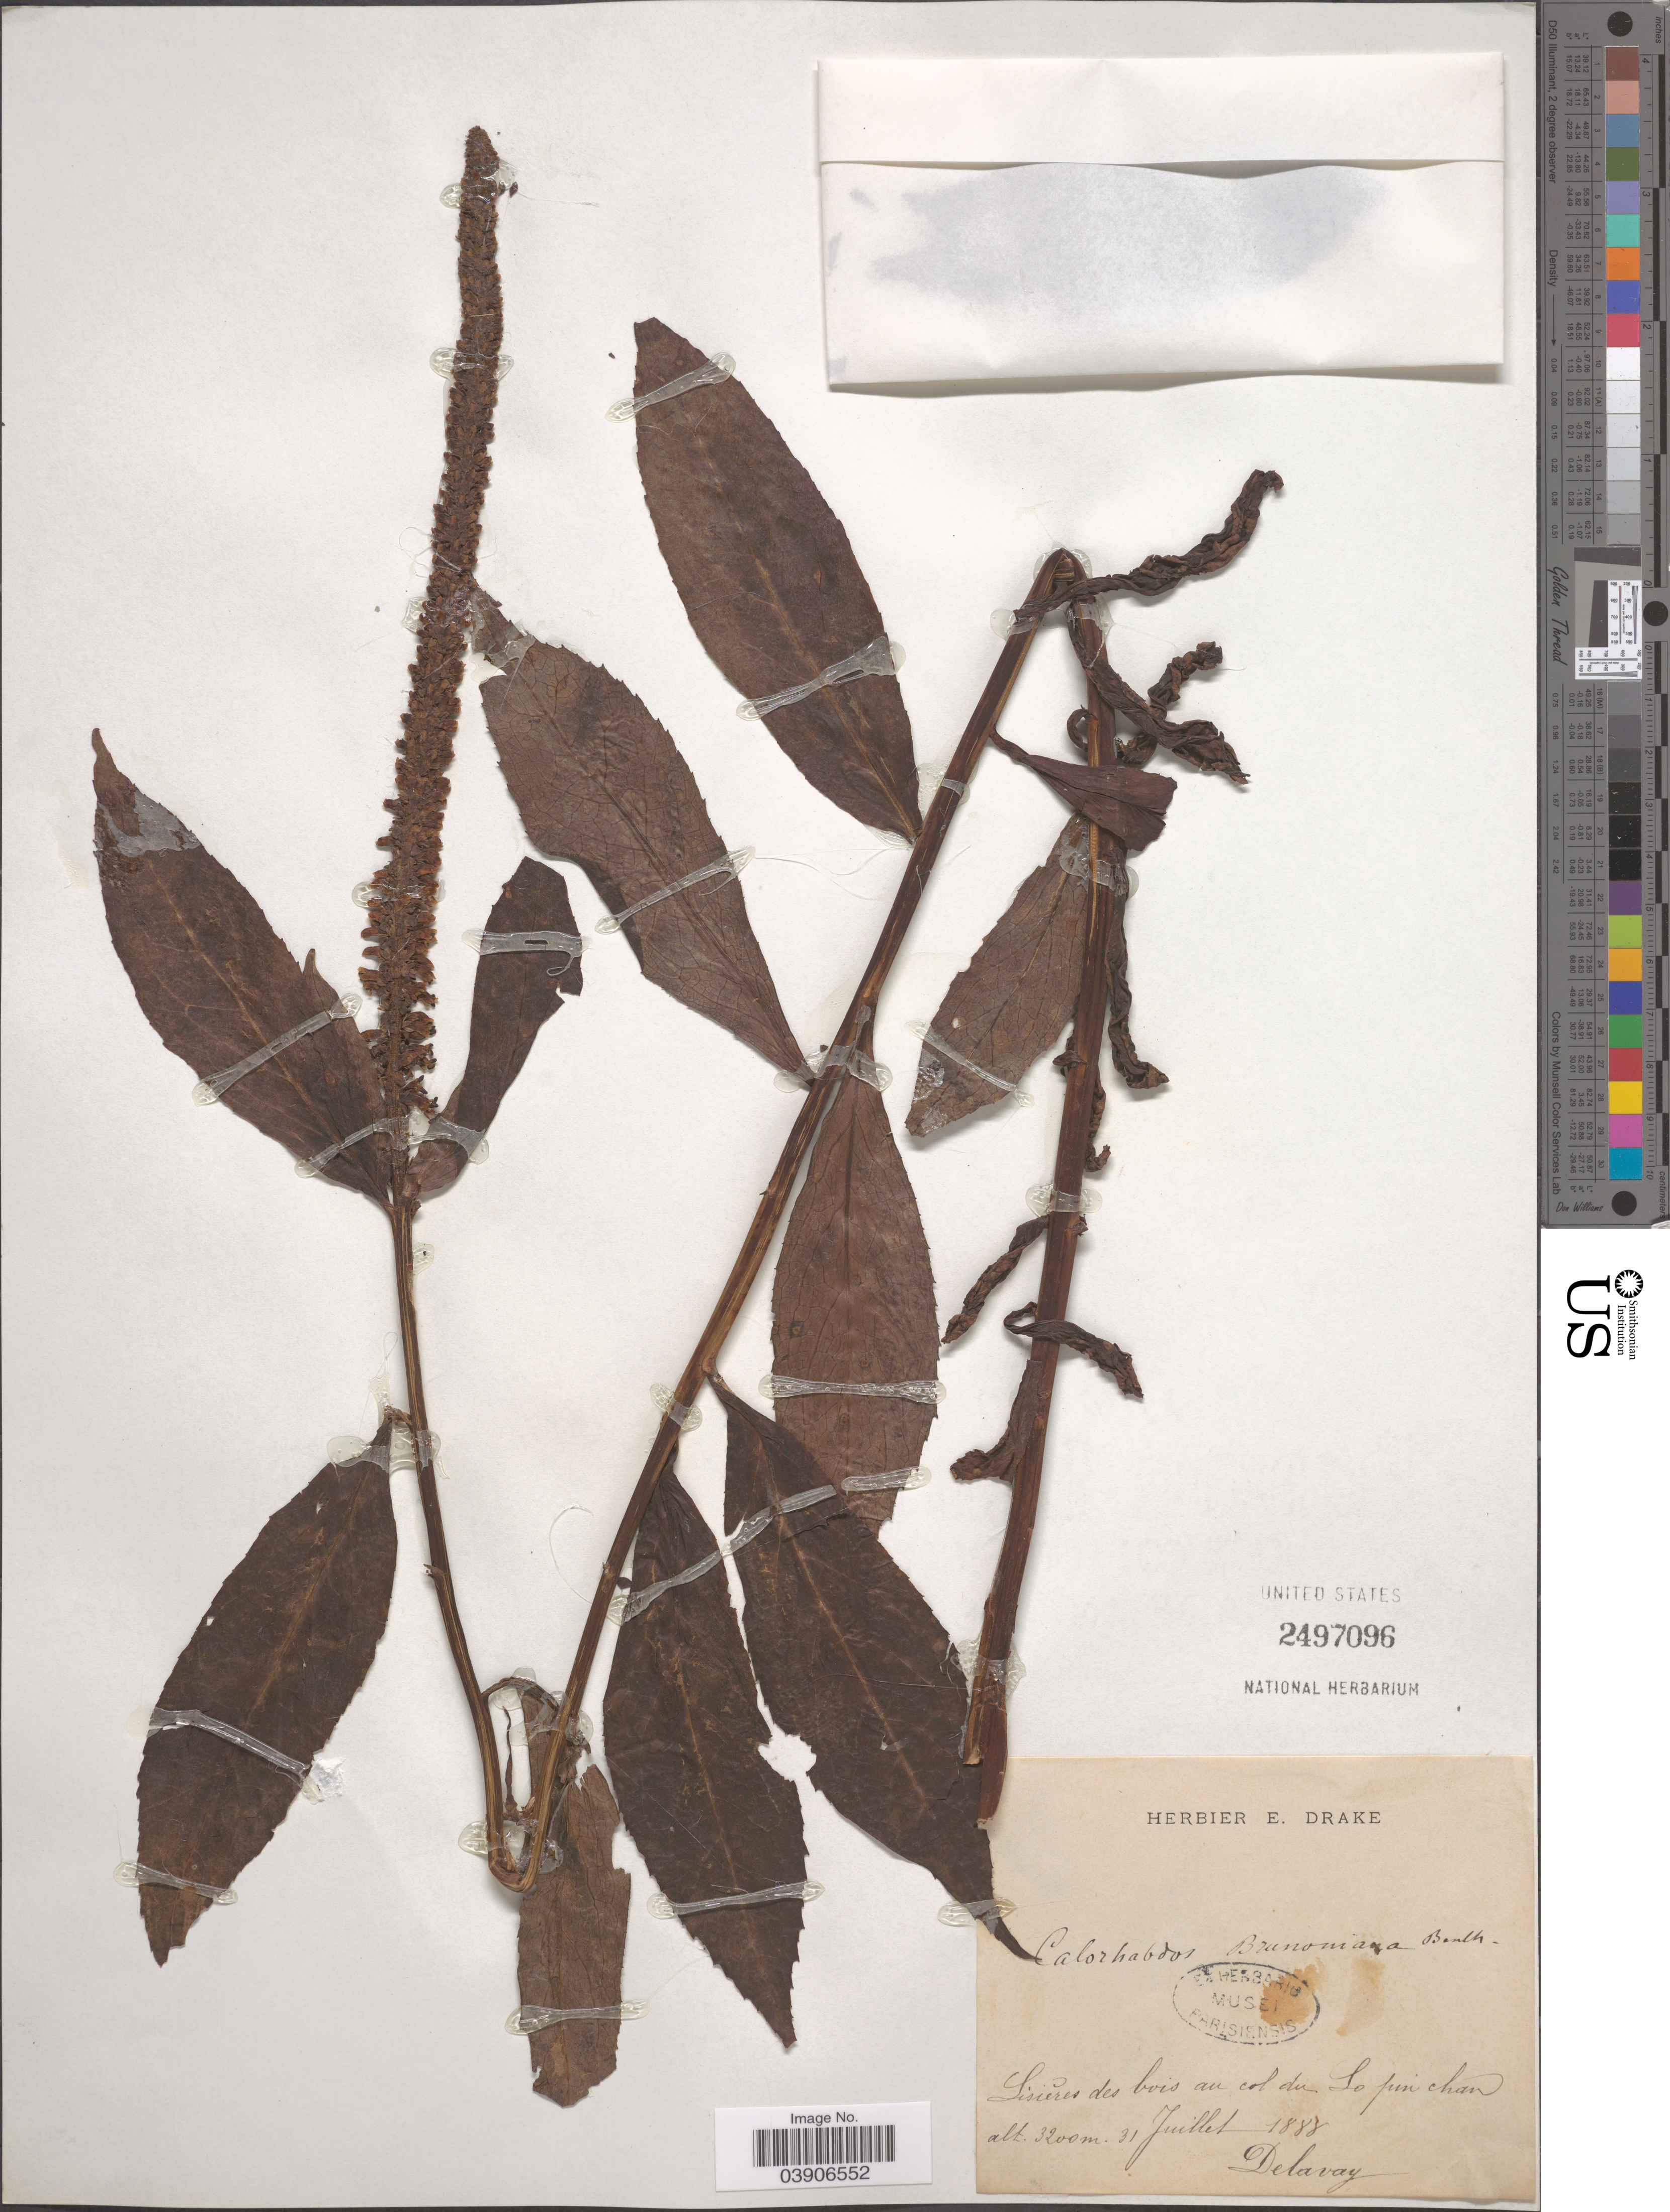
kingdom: Plantae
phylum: Tracheophyta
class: Magnoliopsida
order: Lamiales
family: Plantaginaceae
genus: Calorhabdos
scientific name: Calorhabdos brunoniana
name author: Benth.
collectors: Delavay, --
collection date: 1883-07-31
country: China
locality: Lisieres des bois au col du So pin chan.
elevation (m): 3200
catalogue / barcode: US 2497096